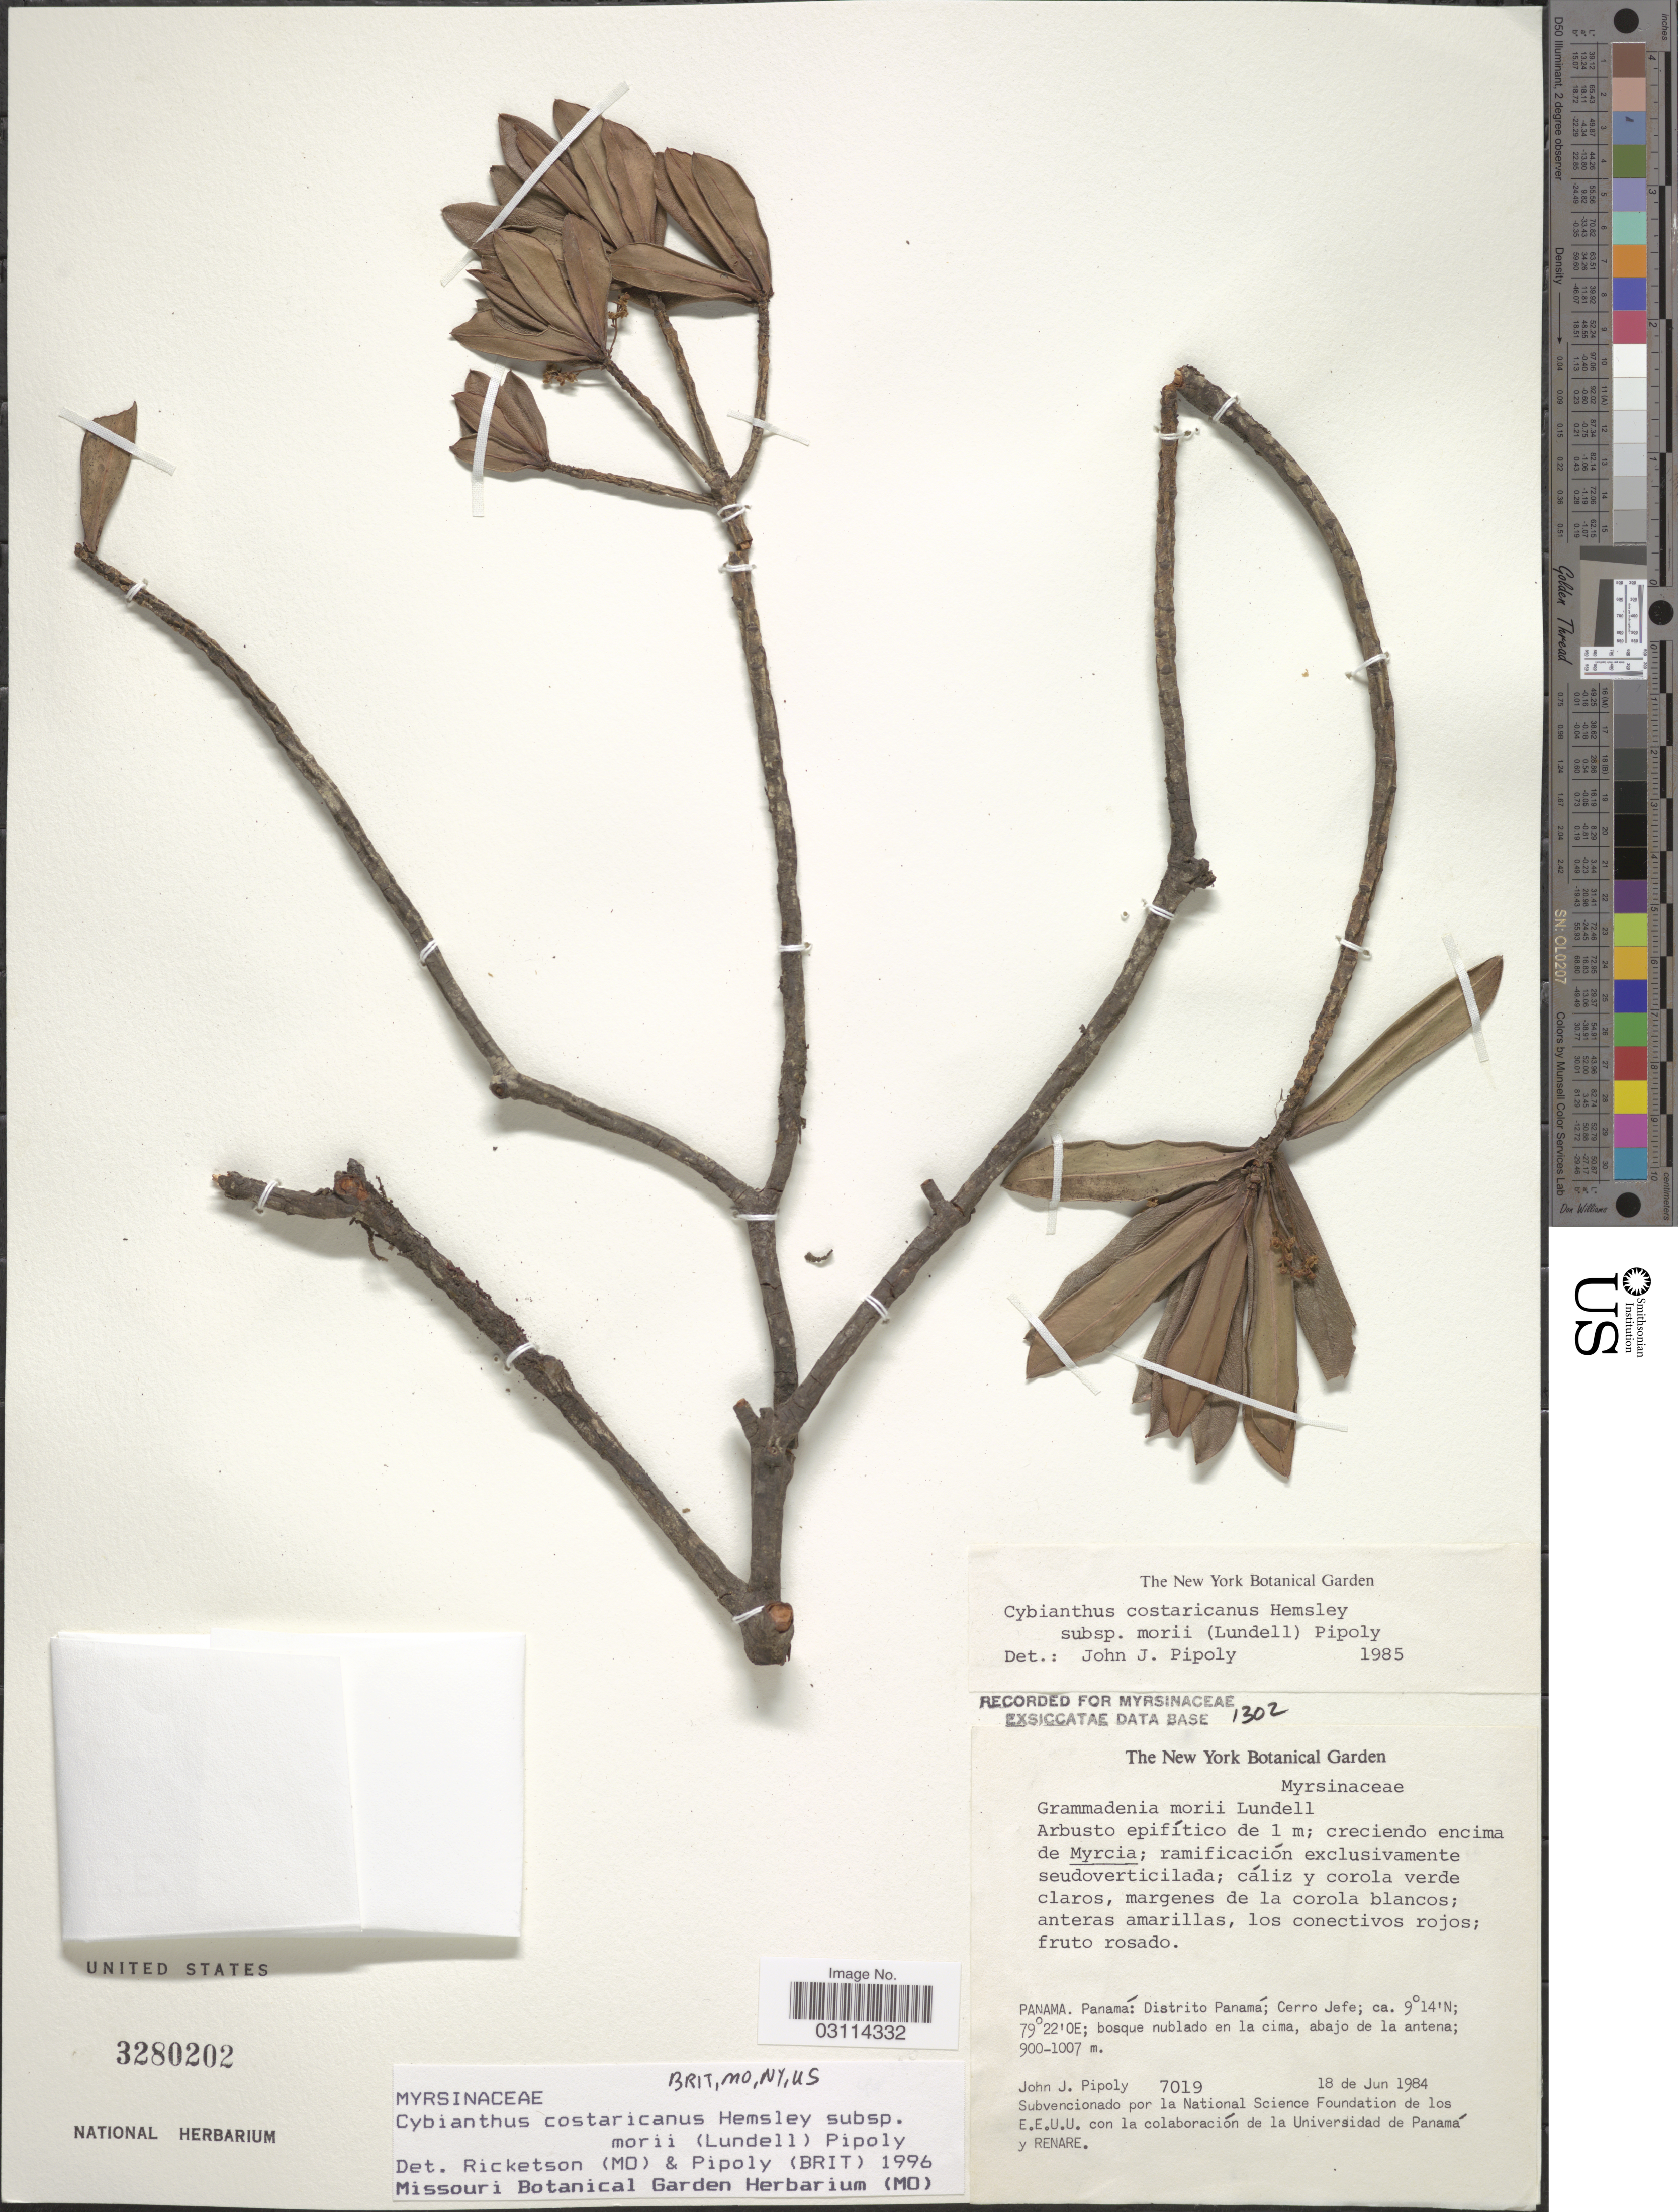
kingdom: Plantae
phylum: Tracheophyta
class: Magnoliopsida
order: Ericales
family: Primulaceae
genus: Cybianthus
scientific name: Cybianthus costaricanus subsp. morii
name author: (Lundell) Pipoly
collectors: J. J. Pipoly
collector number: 7019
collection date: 1984-06-18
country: Panama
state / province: Panamá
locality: Distrito Panamá; Cerro Jefe; bosque nublado en la cima, abajo de la antena.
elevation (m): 900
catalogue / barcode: US 3280202